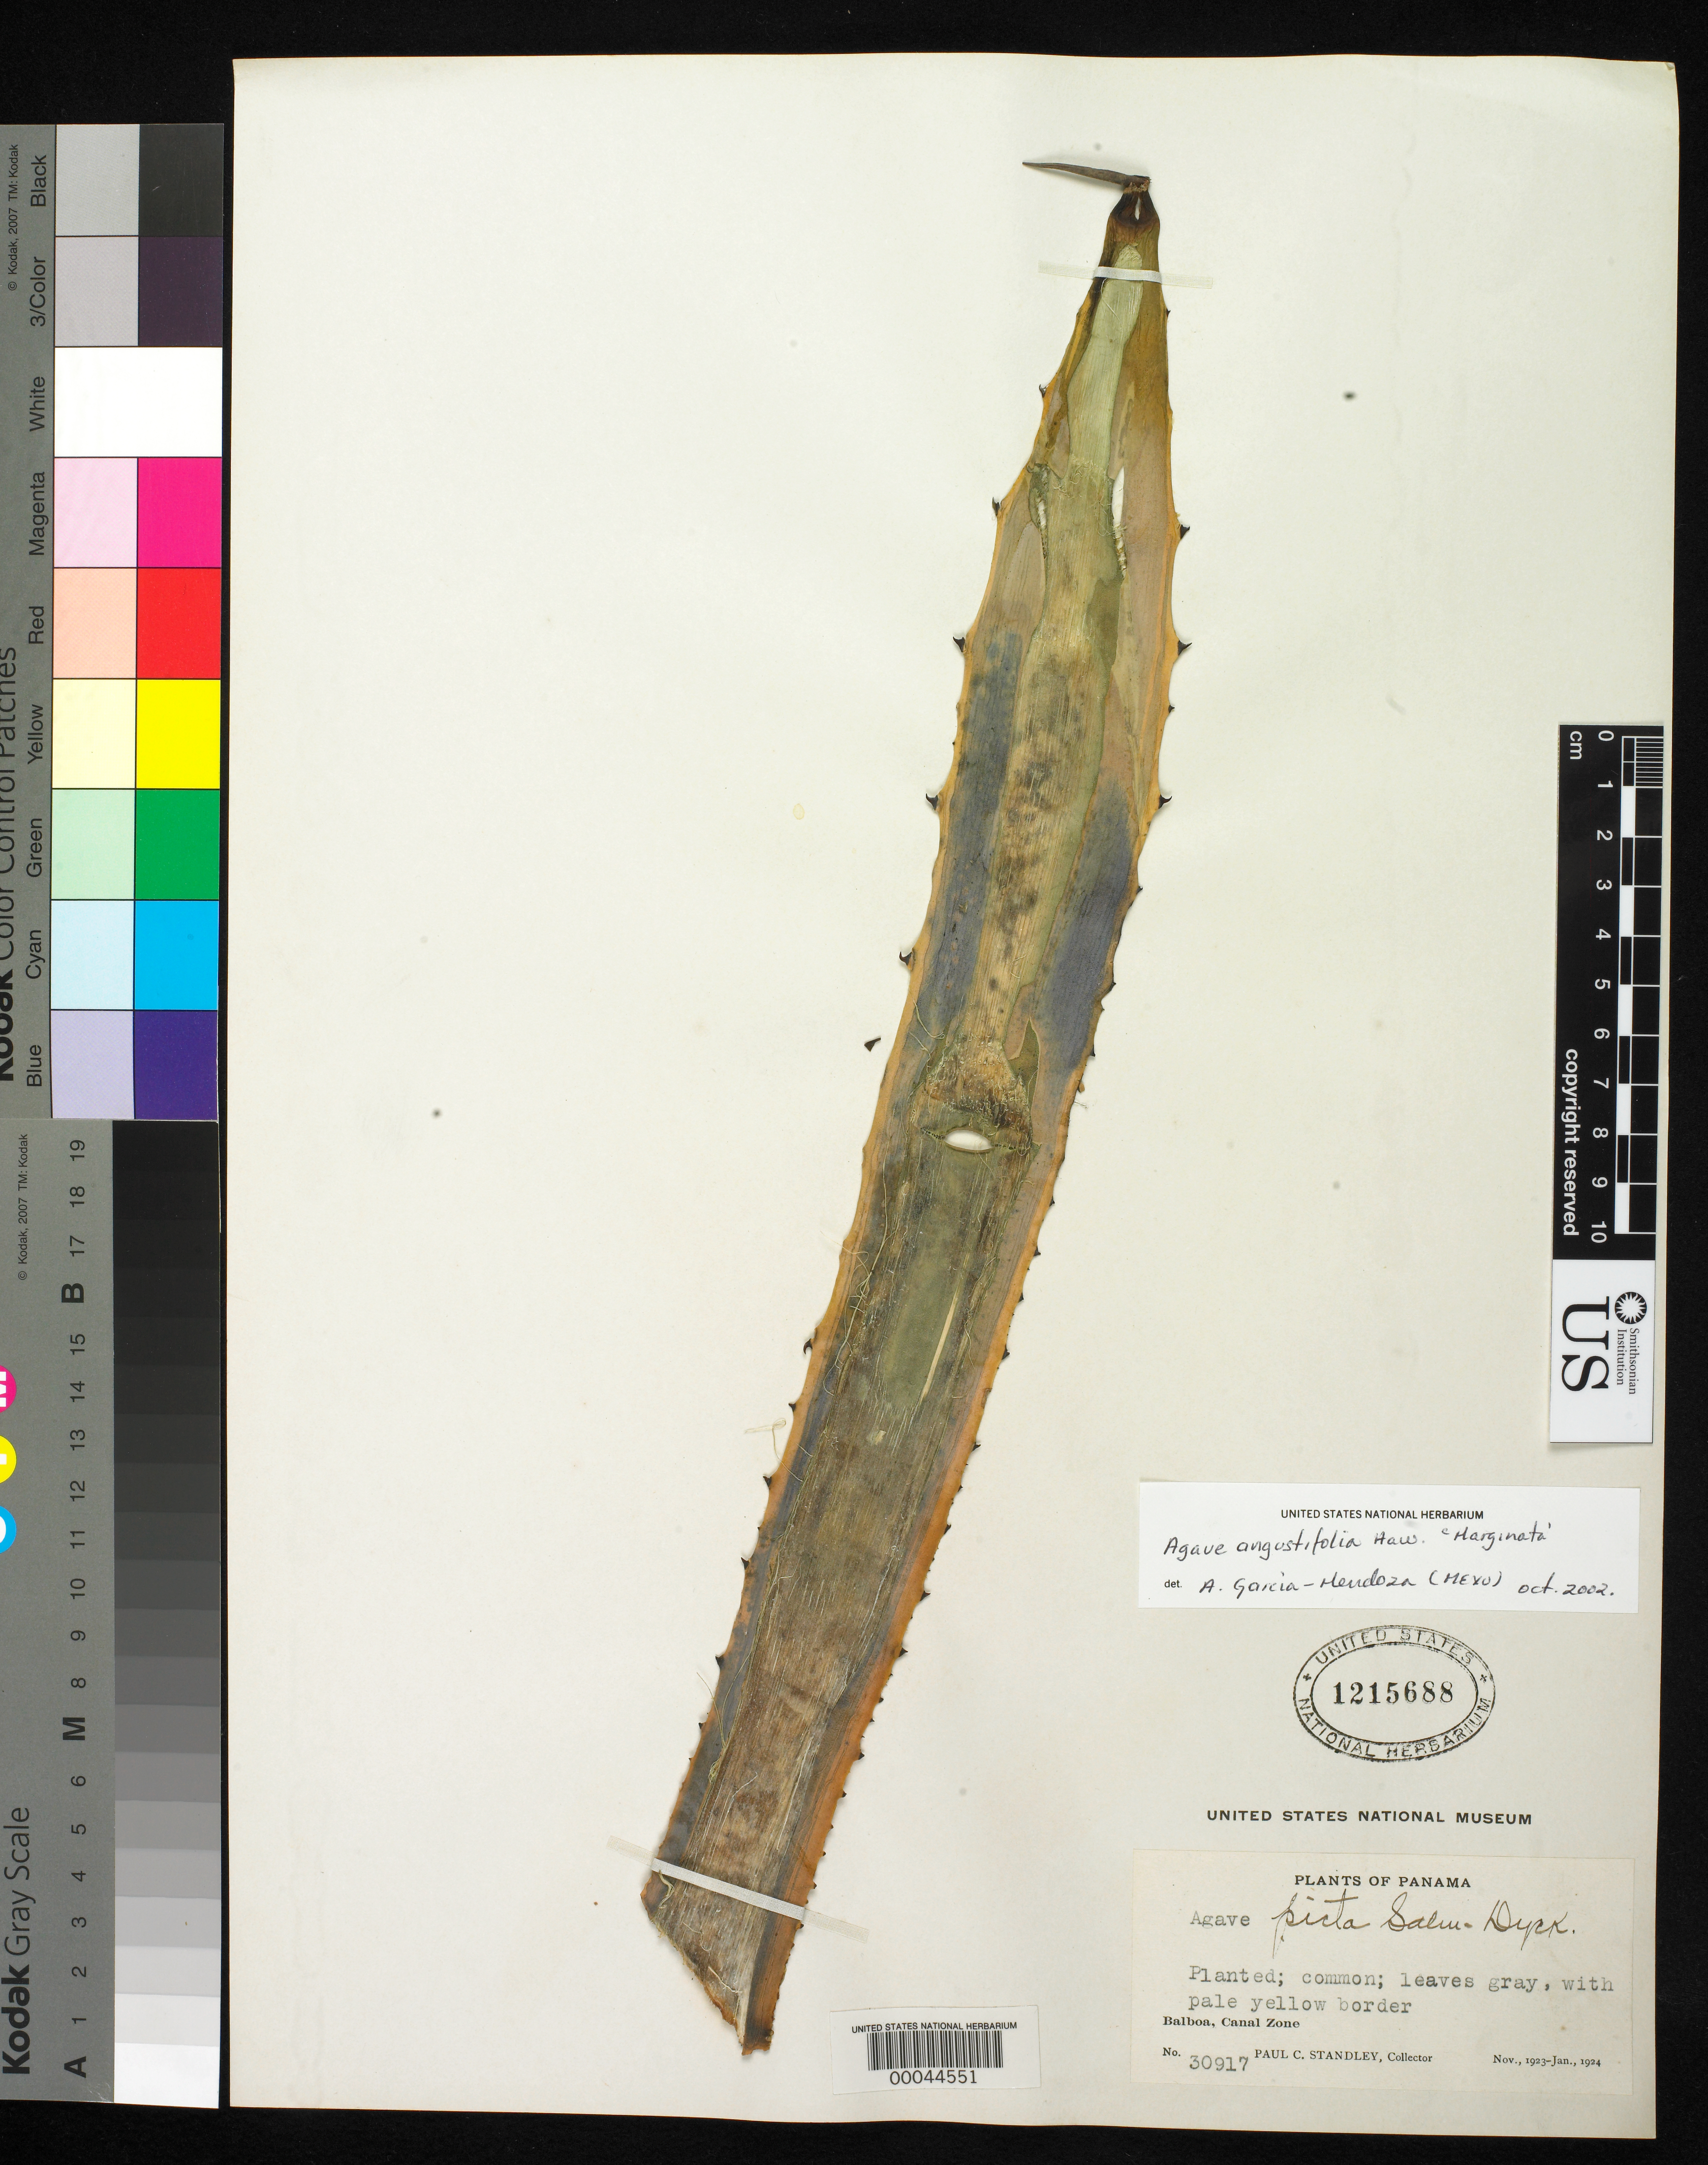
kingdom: Plantae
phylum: Tracheophyta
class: Liliopsida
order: Asparagales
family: Asparagaceae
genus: Agave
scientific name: Agave angustifolia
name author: Haw.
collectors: P. C. Standley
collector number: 30917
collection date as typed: Nov 1923 to 01 1924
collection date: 1923-11/1924-01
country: Panama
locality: Balboa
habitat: Planted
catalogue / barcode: US 1215688